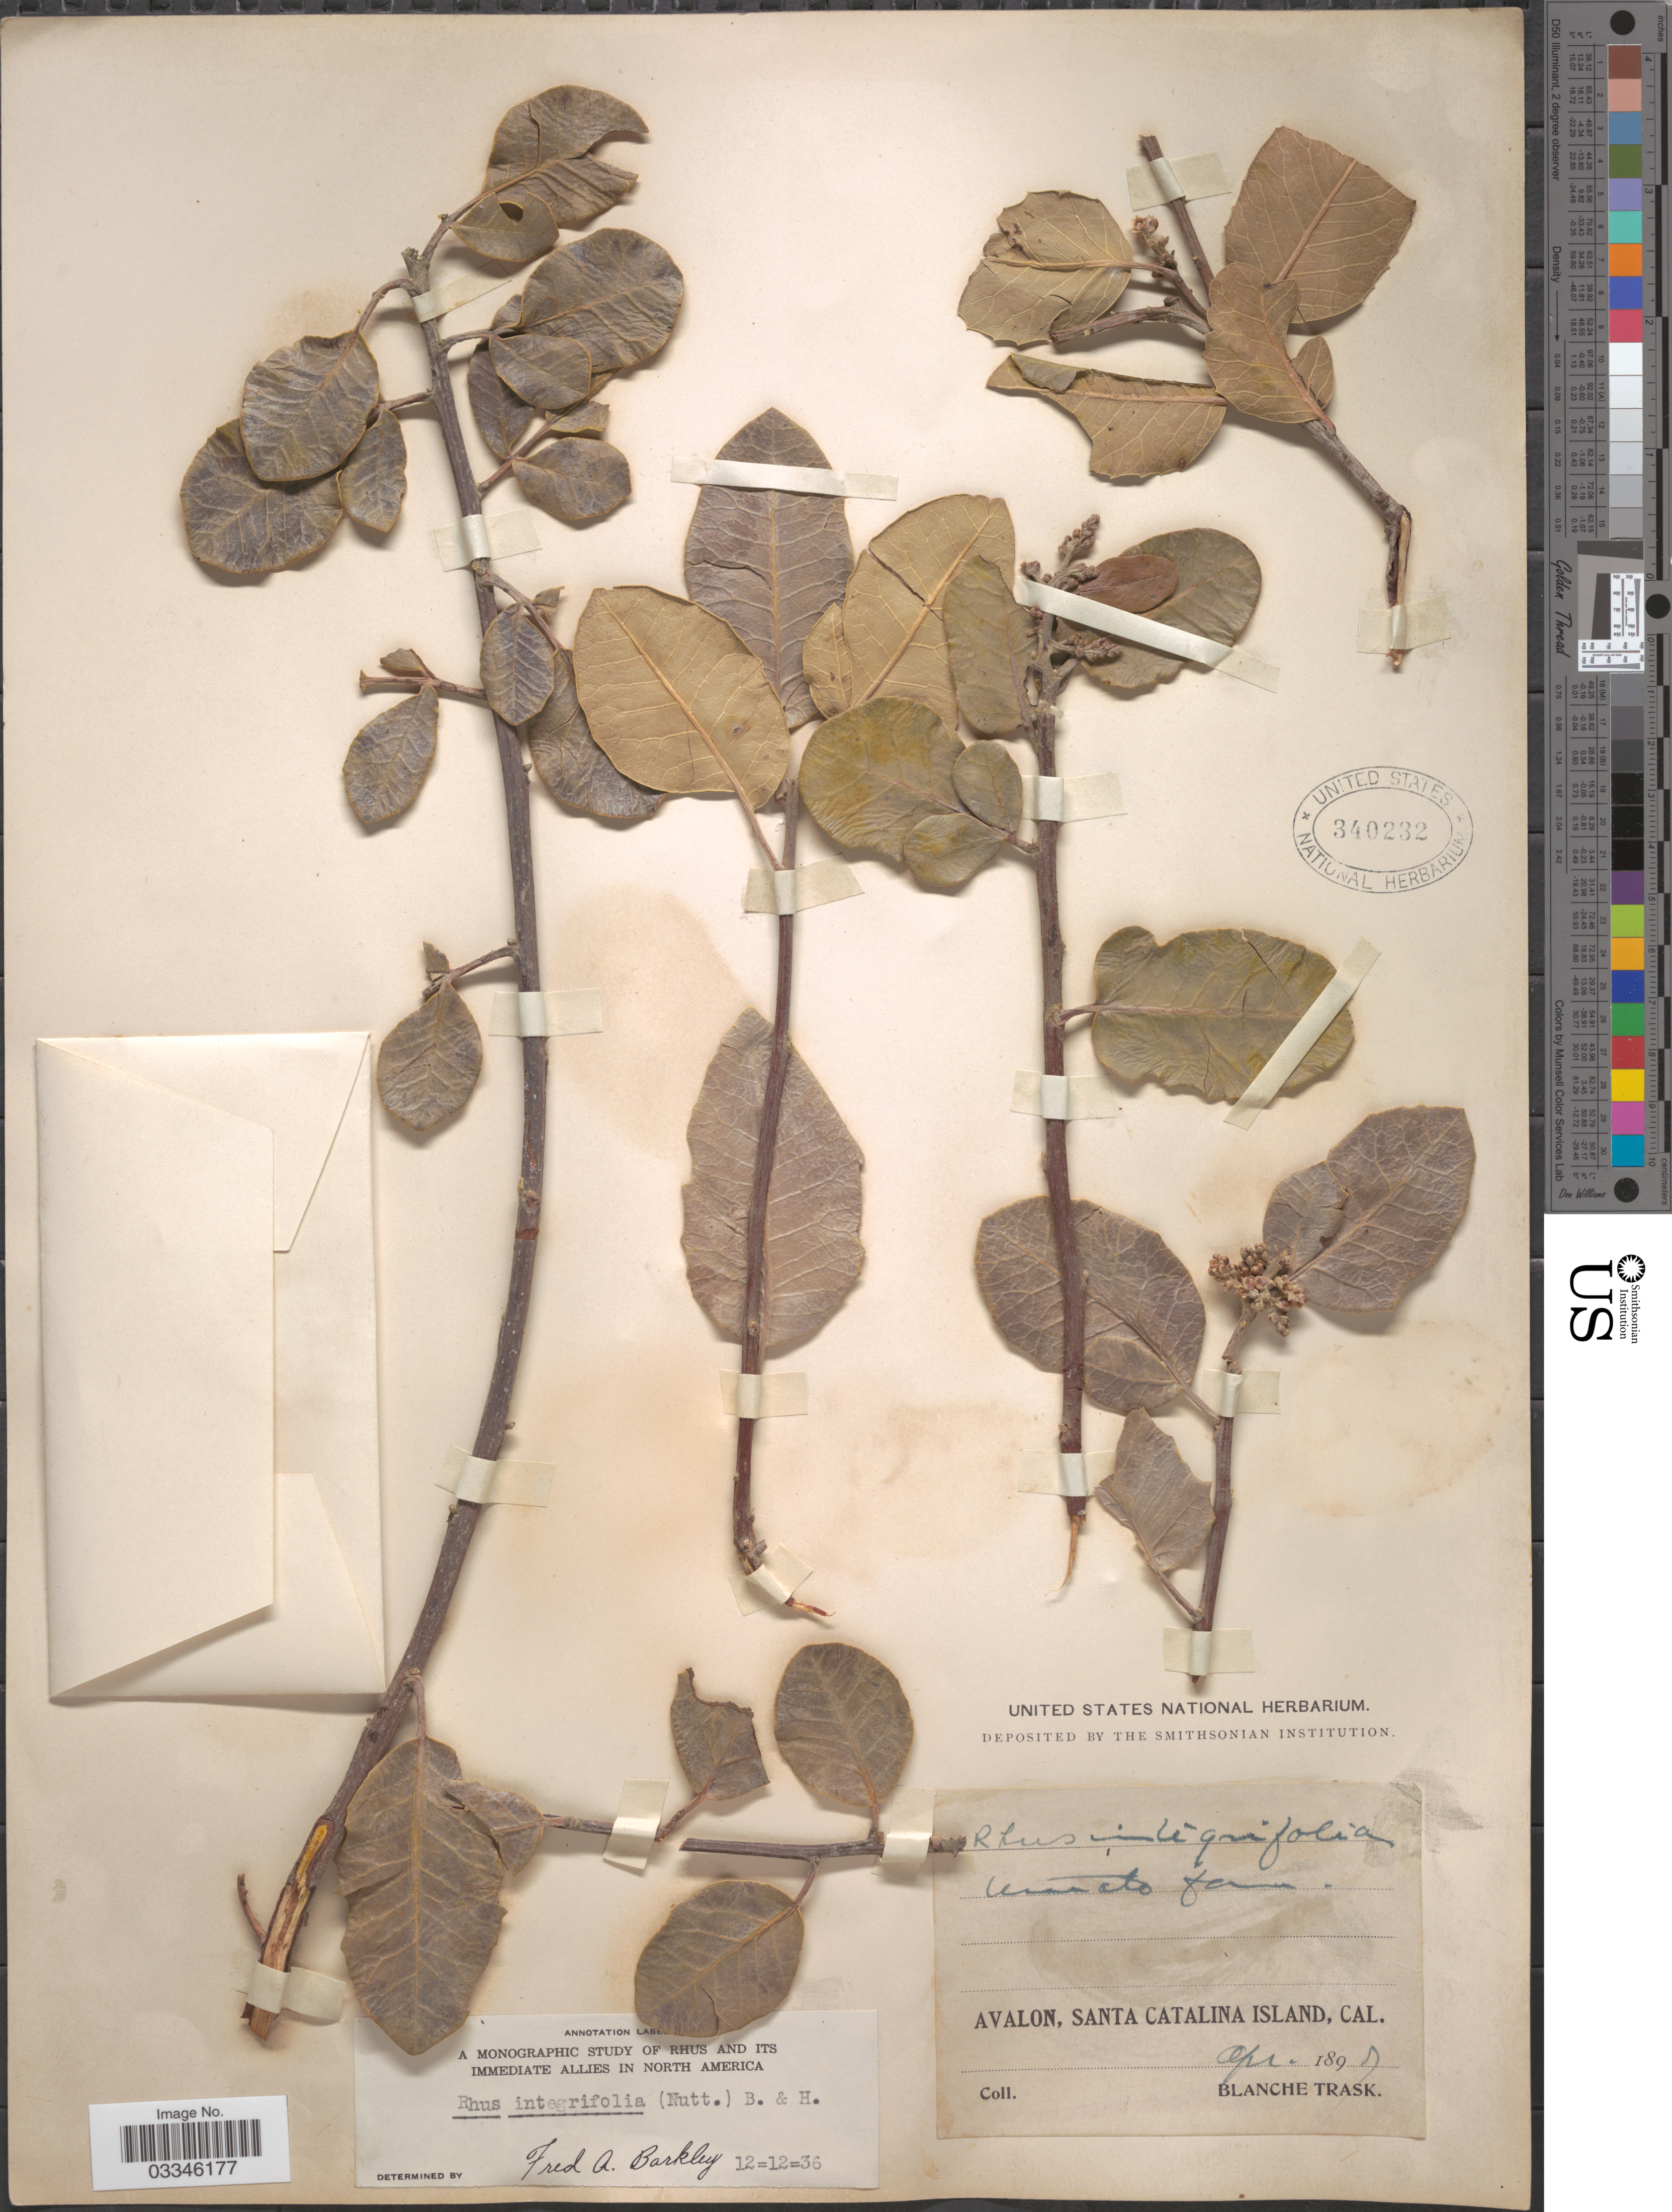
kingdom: Plantae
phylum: Tracheophyta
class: Magnoliopsida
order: Sapindales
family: Anacardiaceae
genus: Rhus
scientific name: Rhus integrifolia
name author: (Nutt.) Benth. & Hook. f. ex W.H. Brewer & S. Watson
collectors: B. Trask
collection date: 1897-04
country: United States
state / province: California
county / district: Los Angeles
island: Santa Catalina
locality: Avalon, Santa Catalina Island.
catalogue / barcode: US 340232